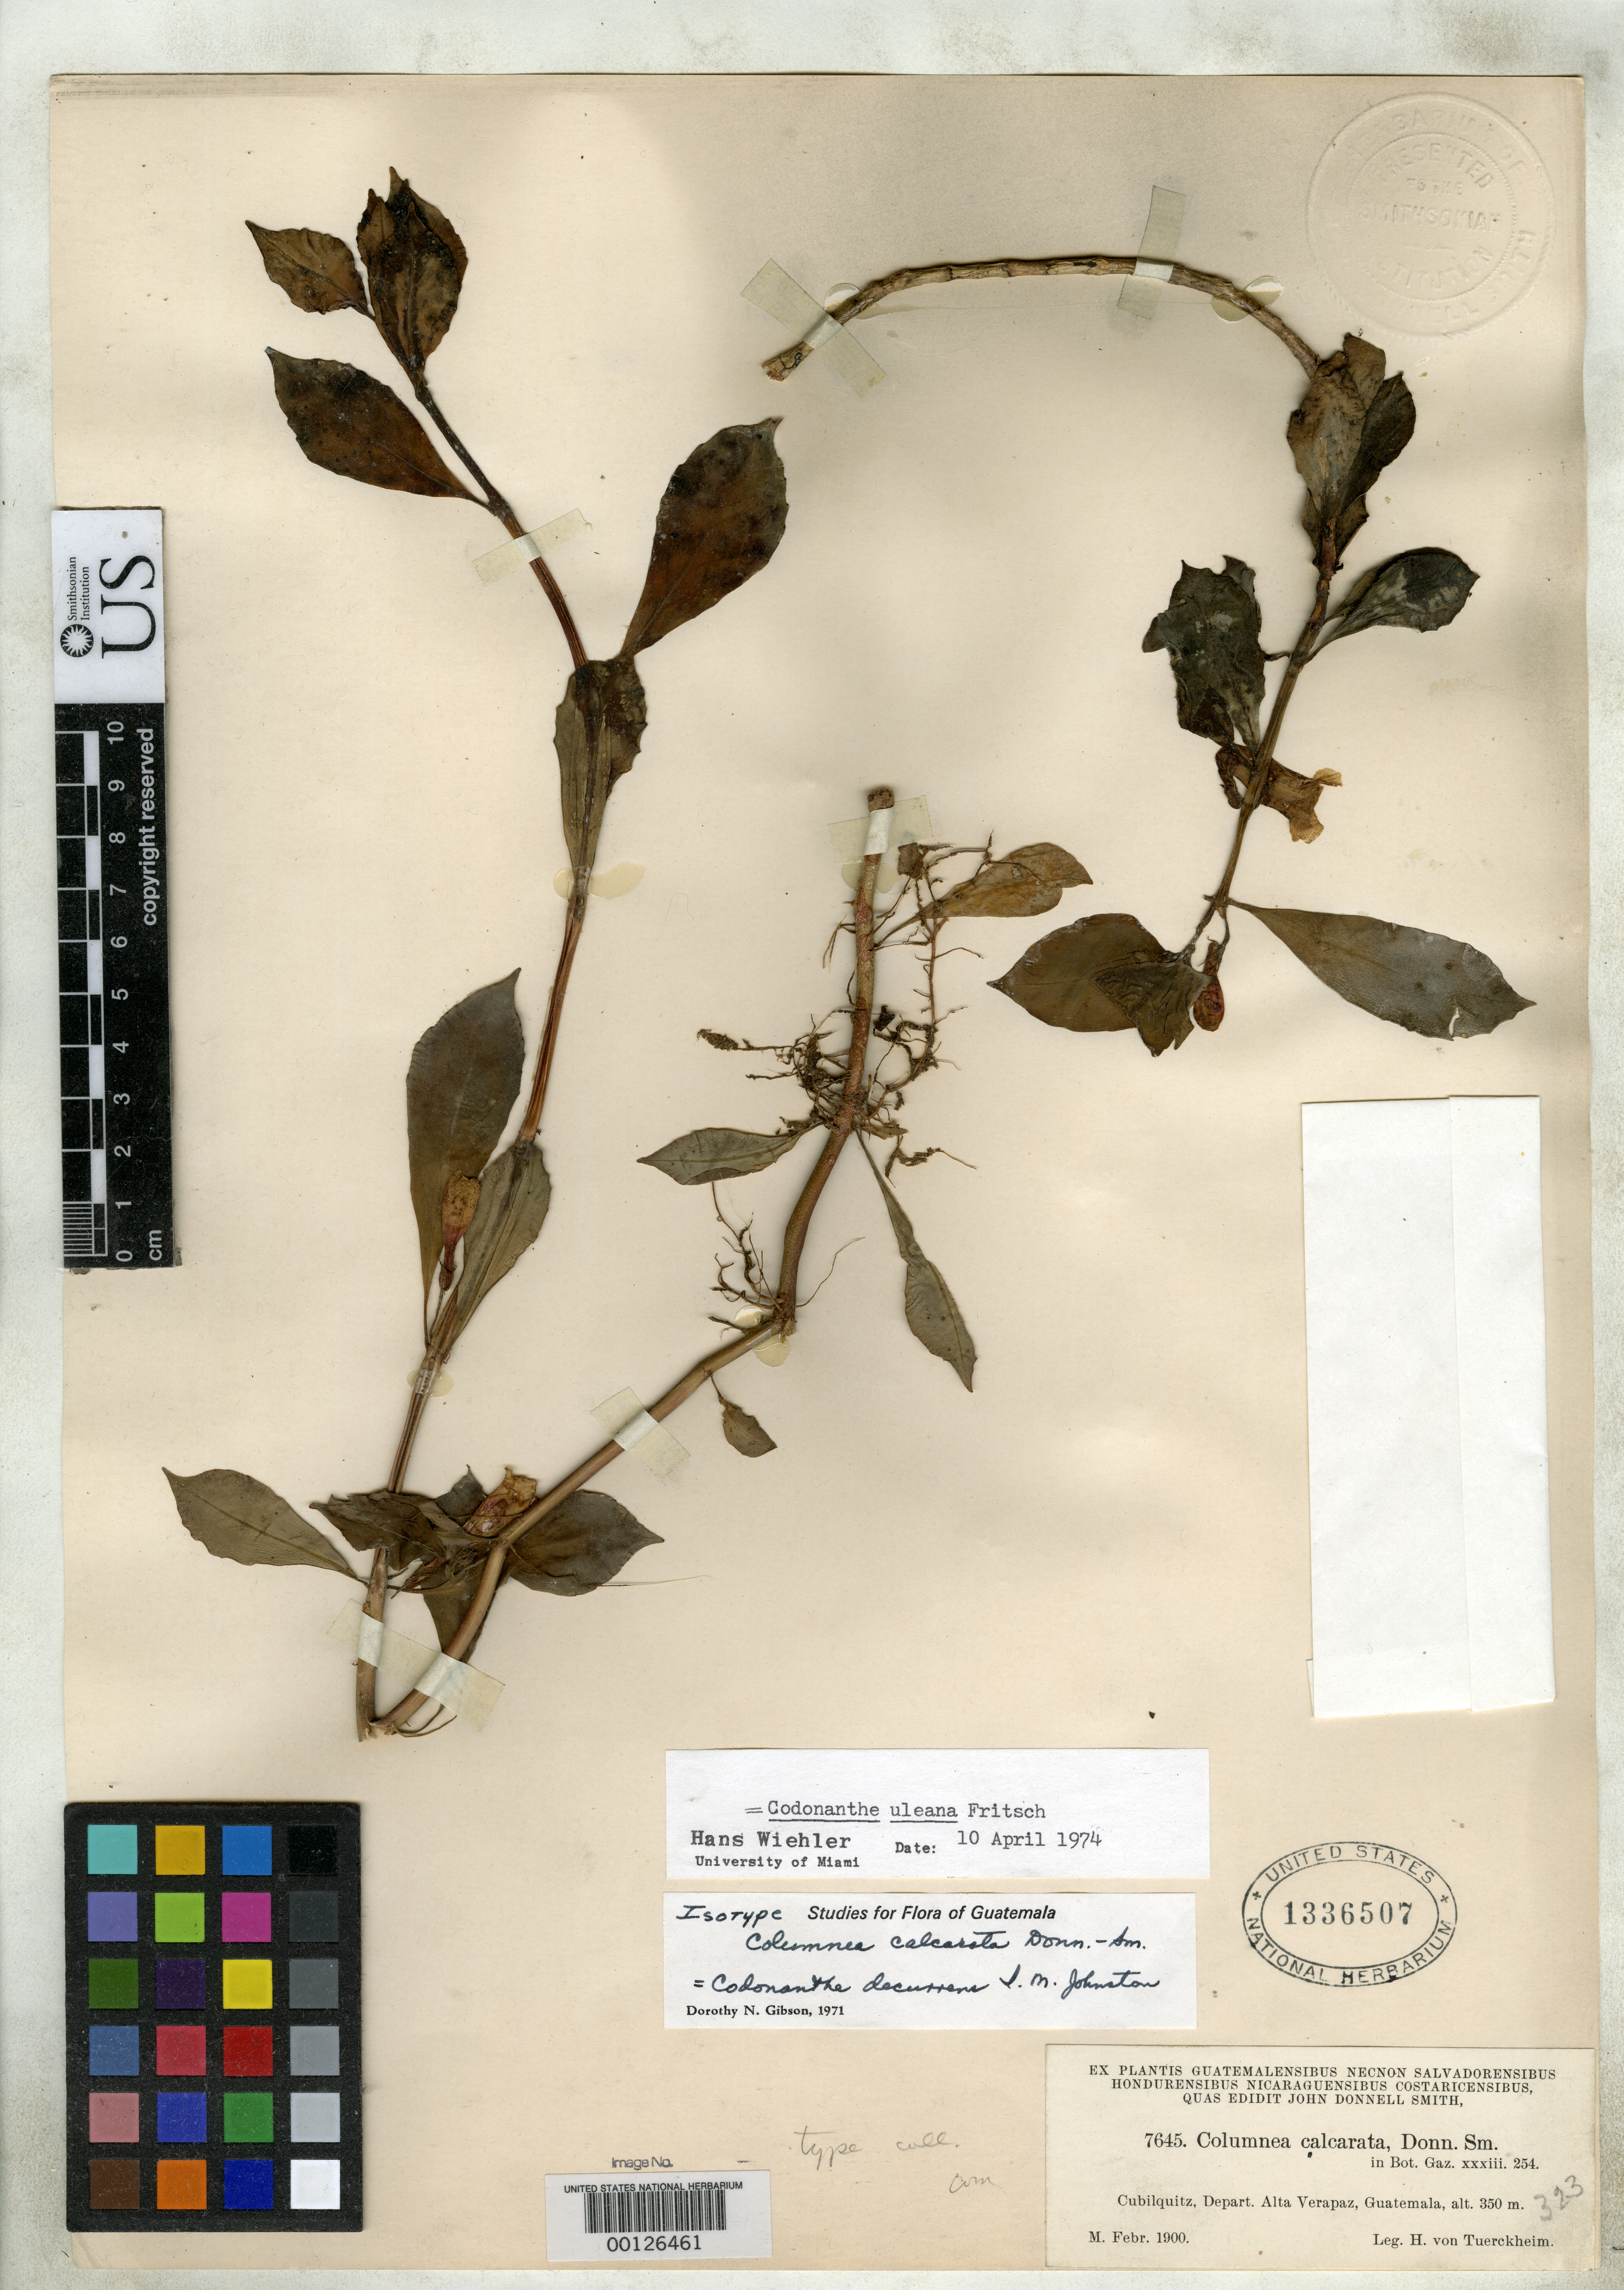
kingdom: Plantae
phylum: Tracheophyta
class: Magnoliopsida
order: Lamiales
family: Gesneriaceae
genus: Columnea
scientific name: Columnea calcarata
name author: Donn. Sm.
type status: Isotype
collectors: H. von Türckheim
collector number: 7645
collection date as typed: Feb 1900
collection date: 1900-02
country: Guatemala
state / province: Alta Verapaz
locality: Cubilquitz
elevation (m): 350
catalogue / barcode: US 1336507